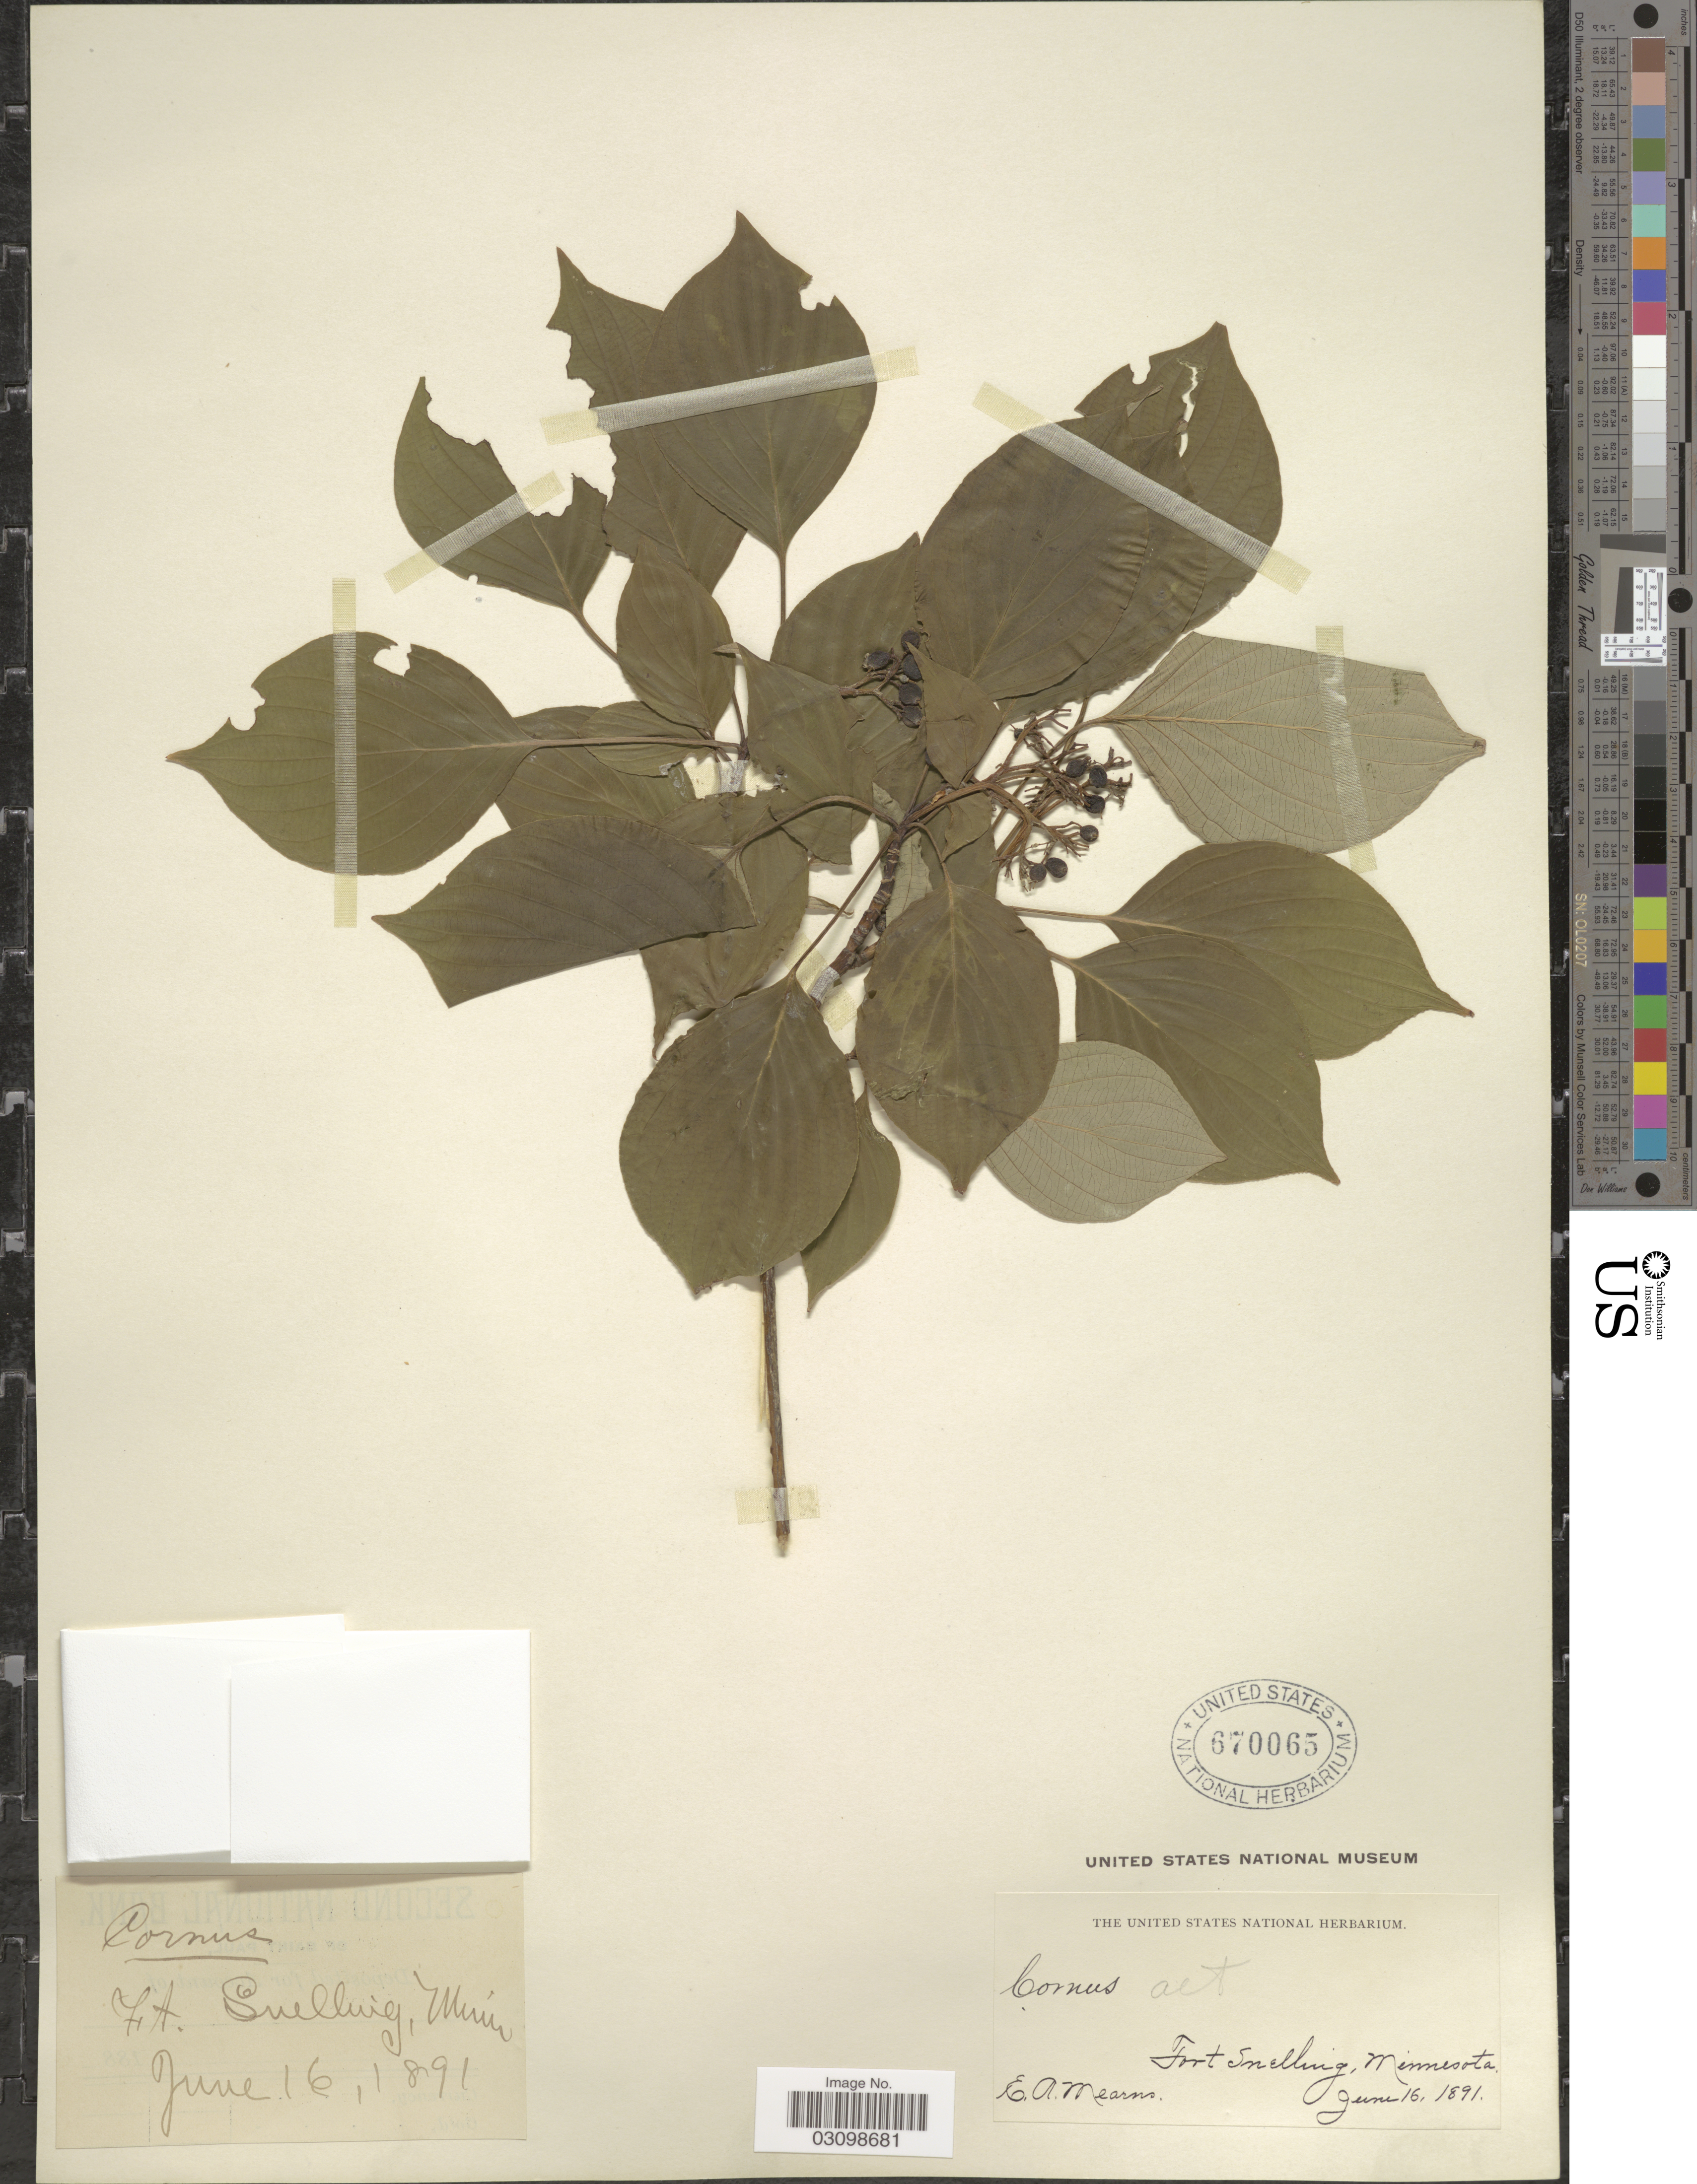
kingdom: Plantae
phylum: Tracheophyta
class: Magnoliopsida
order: Cornales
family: Cornaceae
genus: Cornus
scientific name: Cornus alternifolia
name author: L.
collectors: E. A. Mearns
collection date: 1891-06-16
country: United States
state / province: Minnesota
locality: Fort Snelling.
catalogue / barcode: US 670065